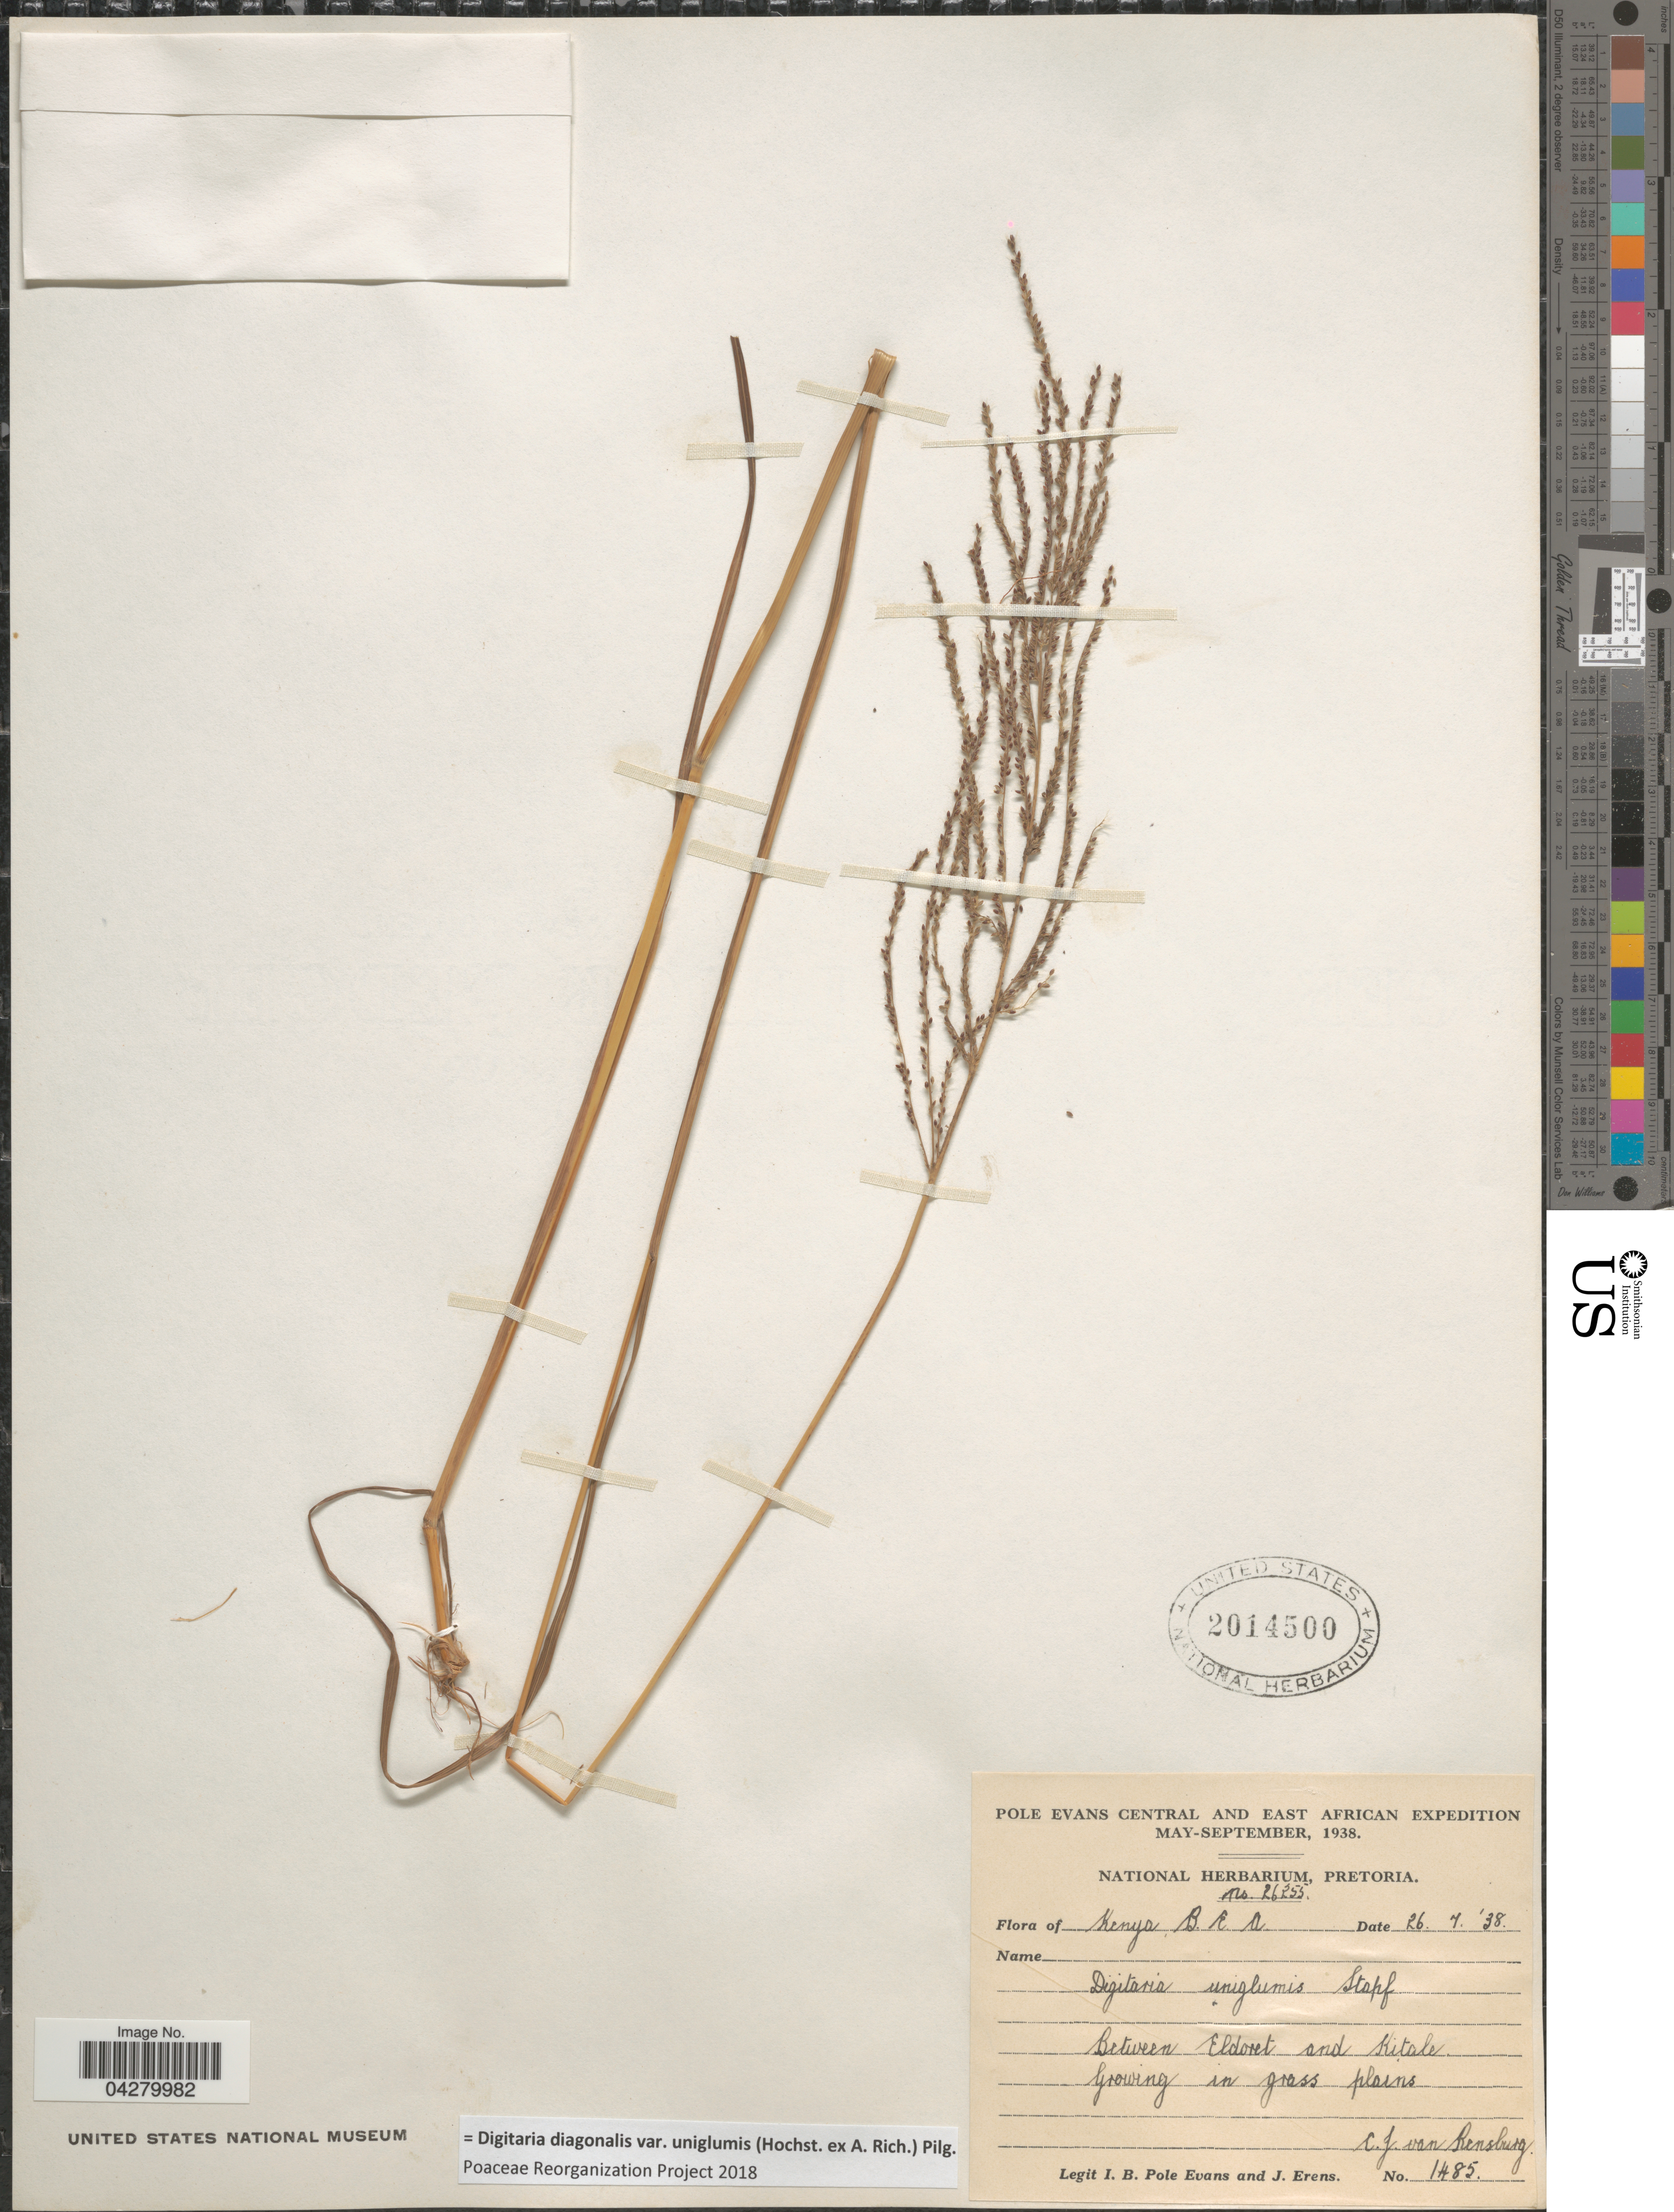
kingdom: Plantae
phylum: Tracheophyta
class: Liliopsida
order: Poales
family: Poaceae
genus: Digitaria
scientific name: Digitaria diagonalis var. uniglumis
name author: (Hochst. ex A. Rich.) Pilg.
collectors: I. B. Pole-Evans & J. Erens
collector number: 1485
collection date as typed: Transcribed d/m/y: 26/7/38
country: Kenya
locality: Pole Evans Central and East African Expedition May-September, 1938. Kenya B. E. A. Between Eldoret and Kitale.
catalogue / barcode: US 2014500